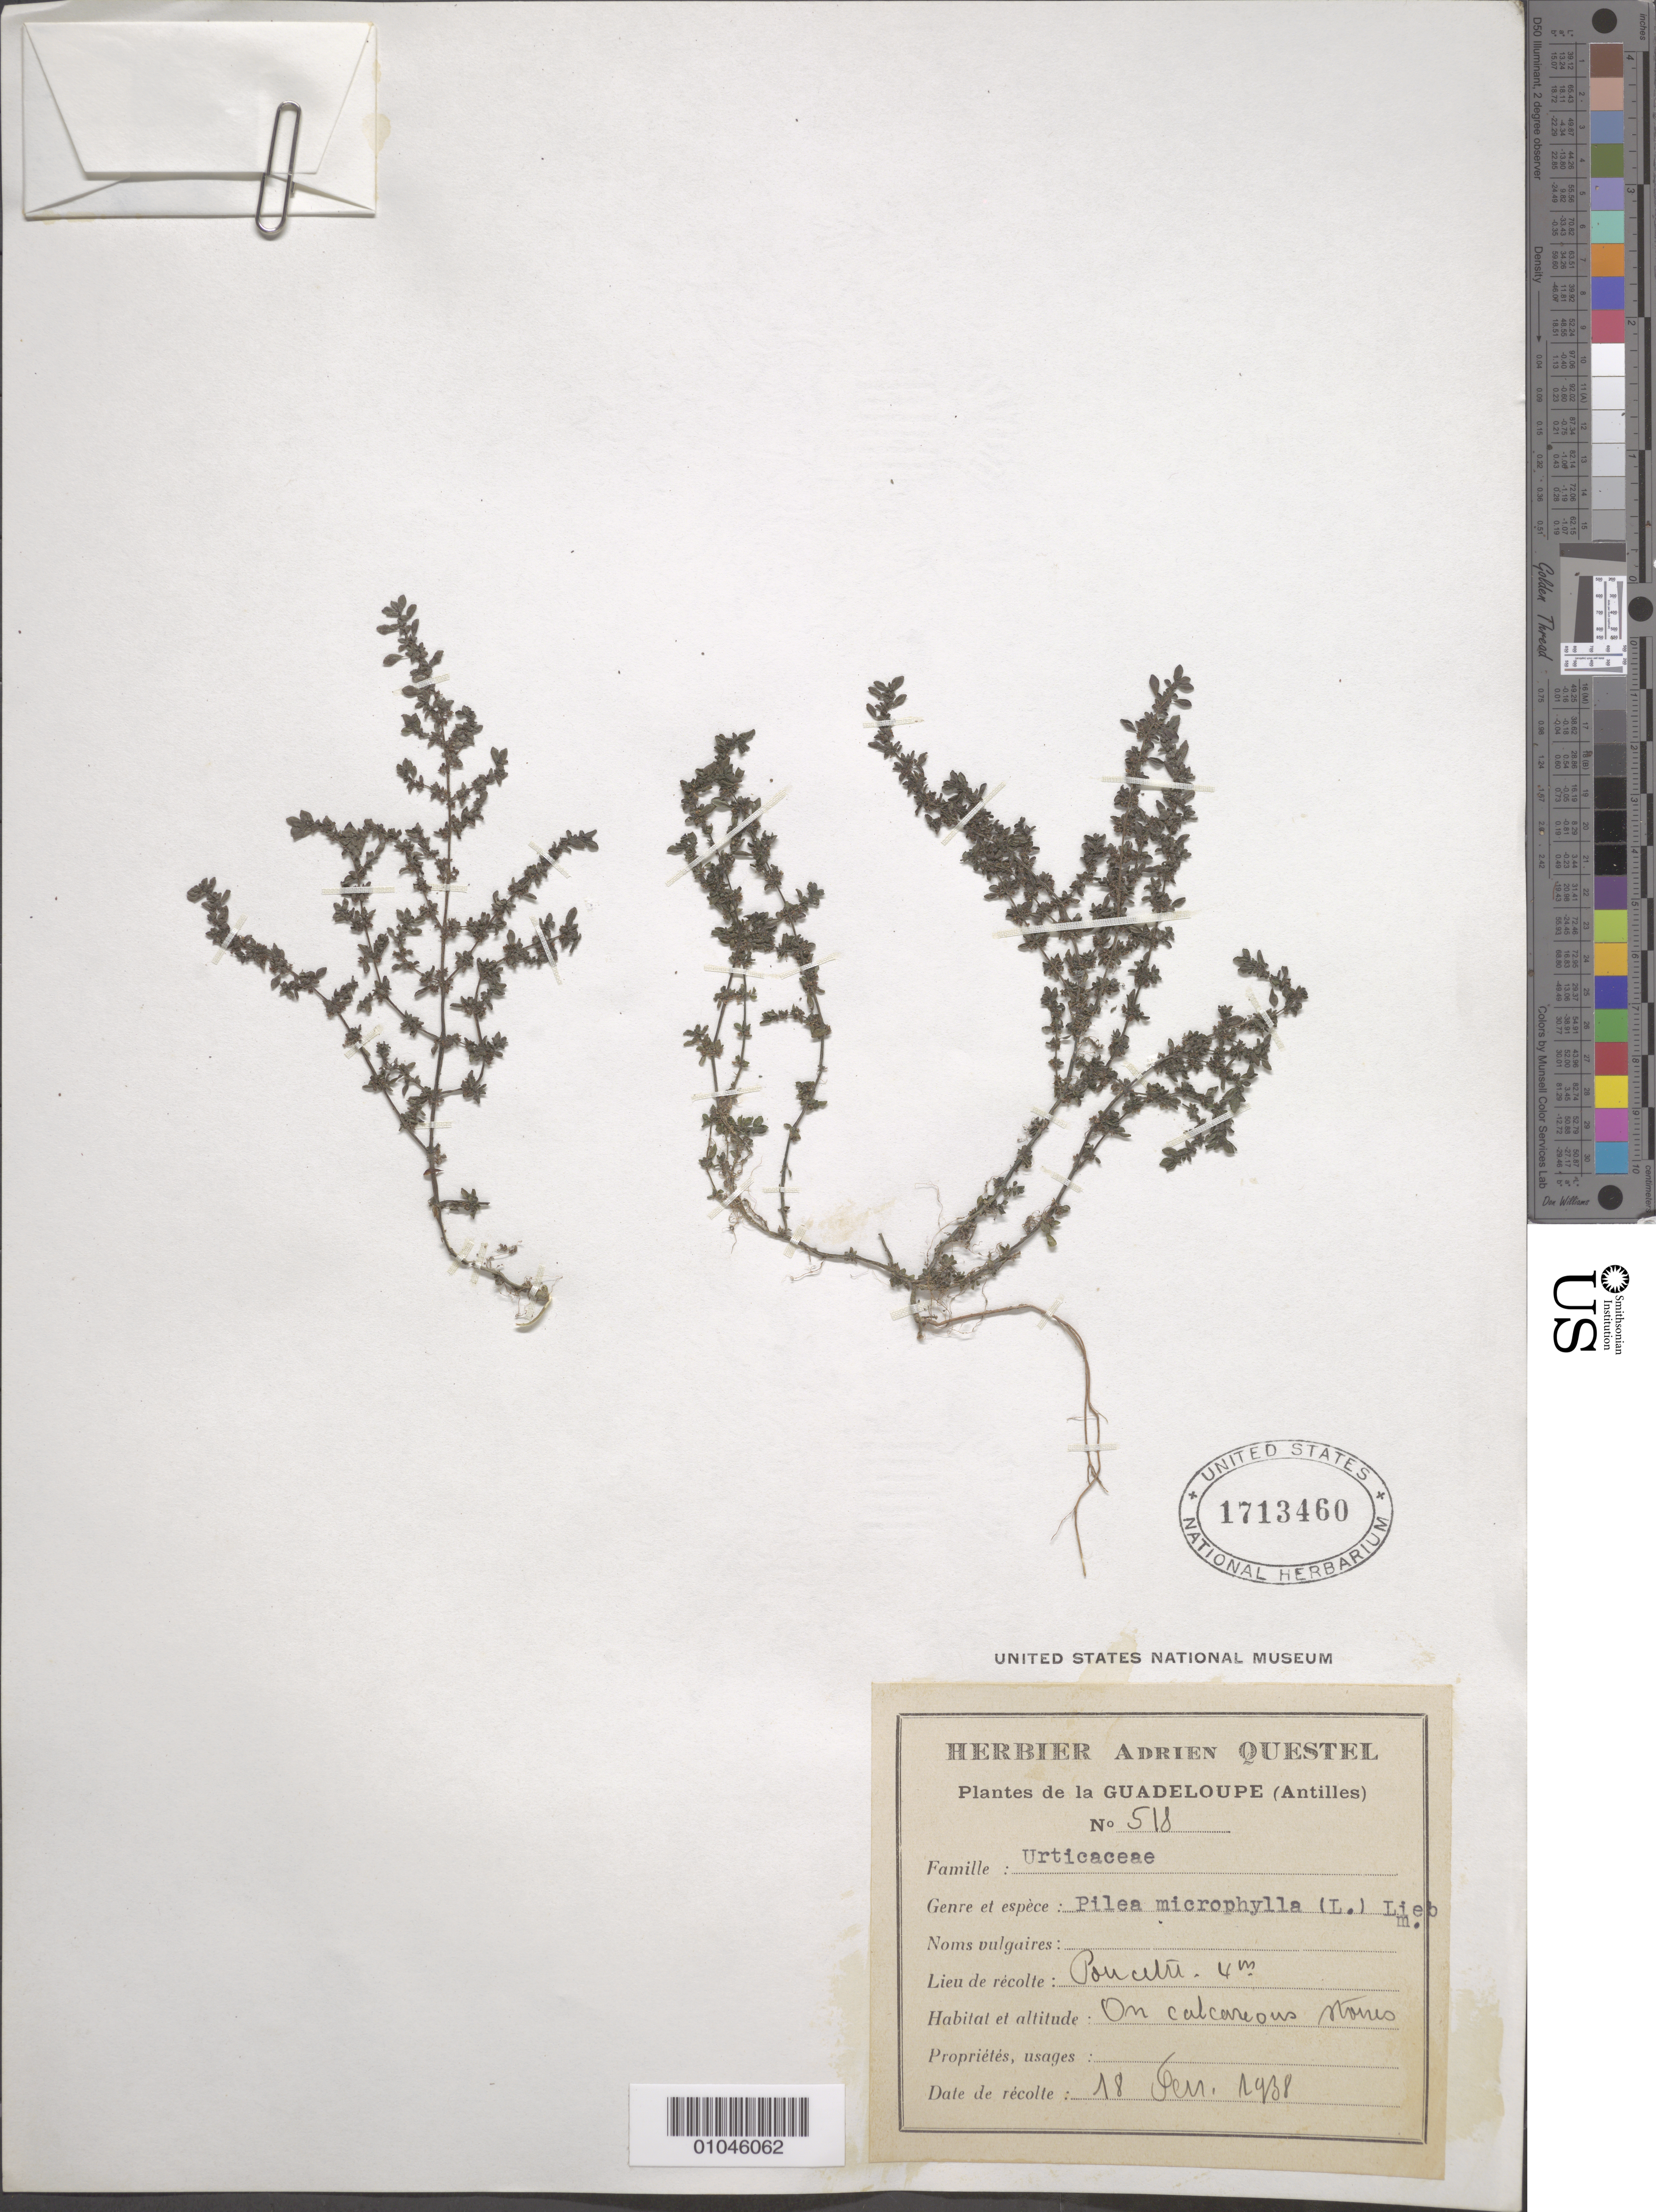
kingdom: Plantae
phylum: Tracheophyta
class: Magnoliopsida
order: Rosales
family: Urticaceae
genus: Pilea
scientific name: Pilea microphylla var. microphylla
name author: (L.) Liebm.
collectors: A. Questel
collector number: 518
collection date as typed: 18 Jan 1938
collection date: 1938-01-18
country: Guadeloupe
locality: On calcaneous mones.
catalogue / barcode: US 1713460